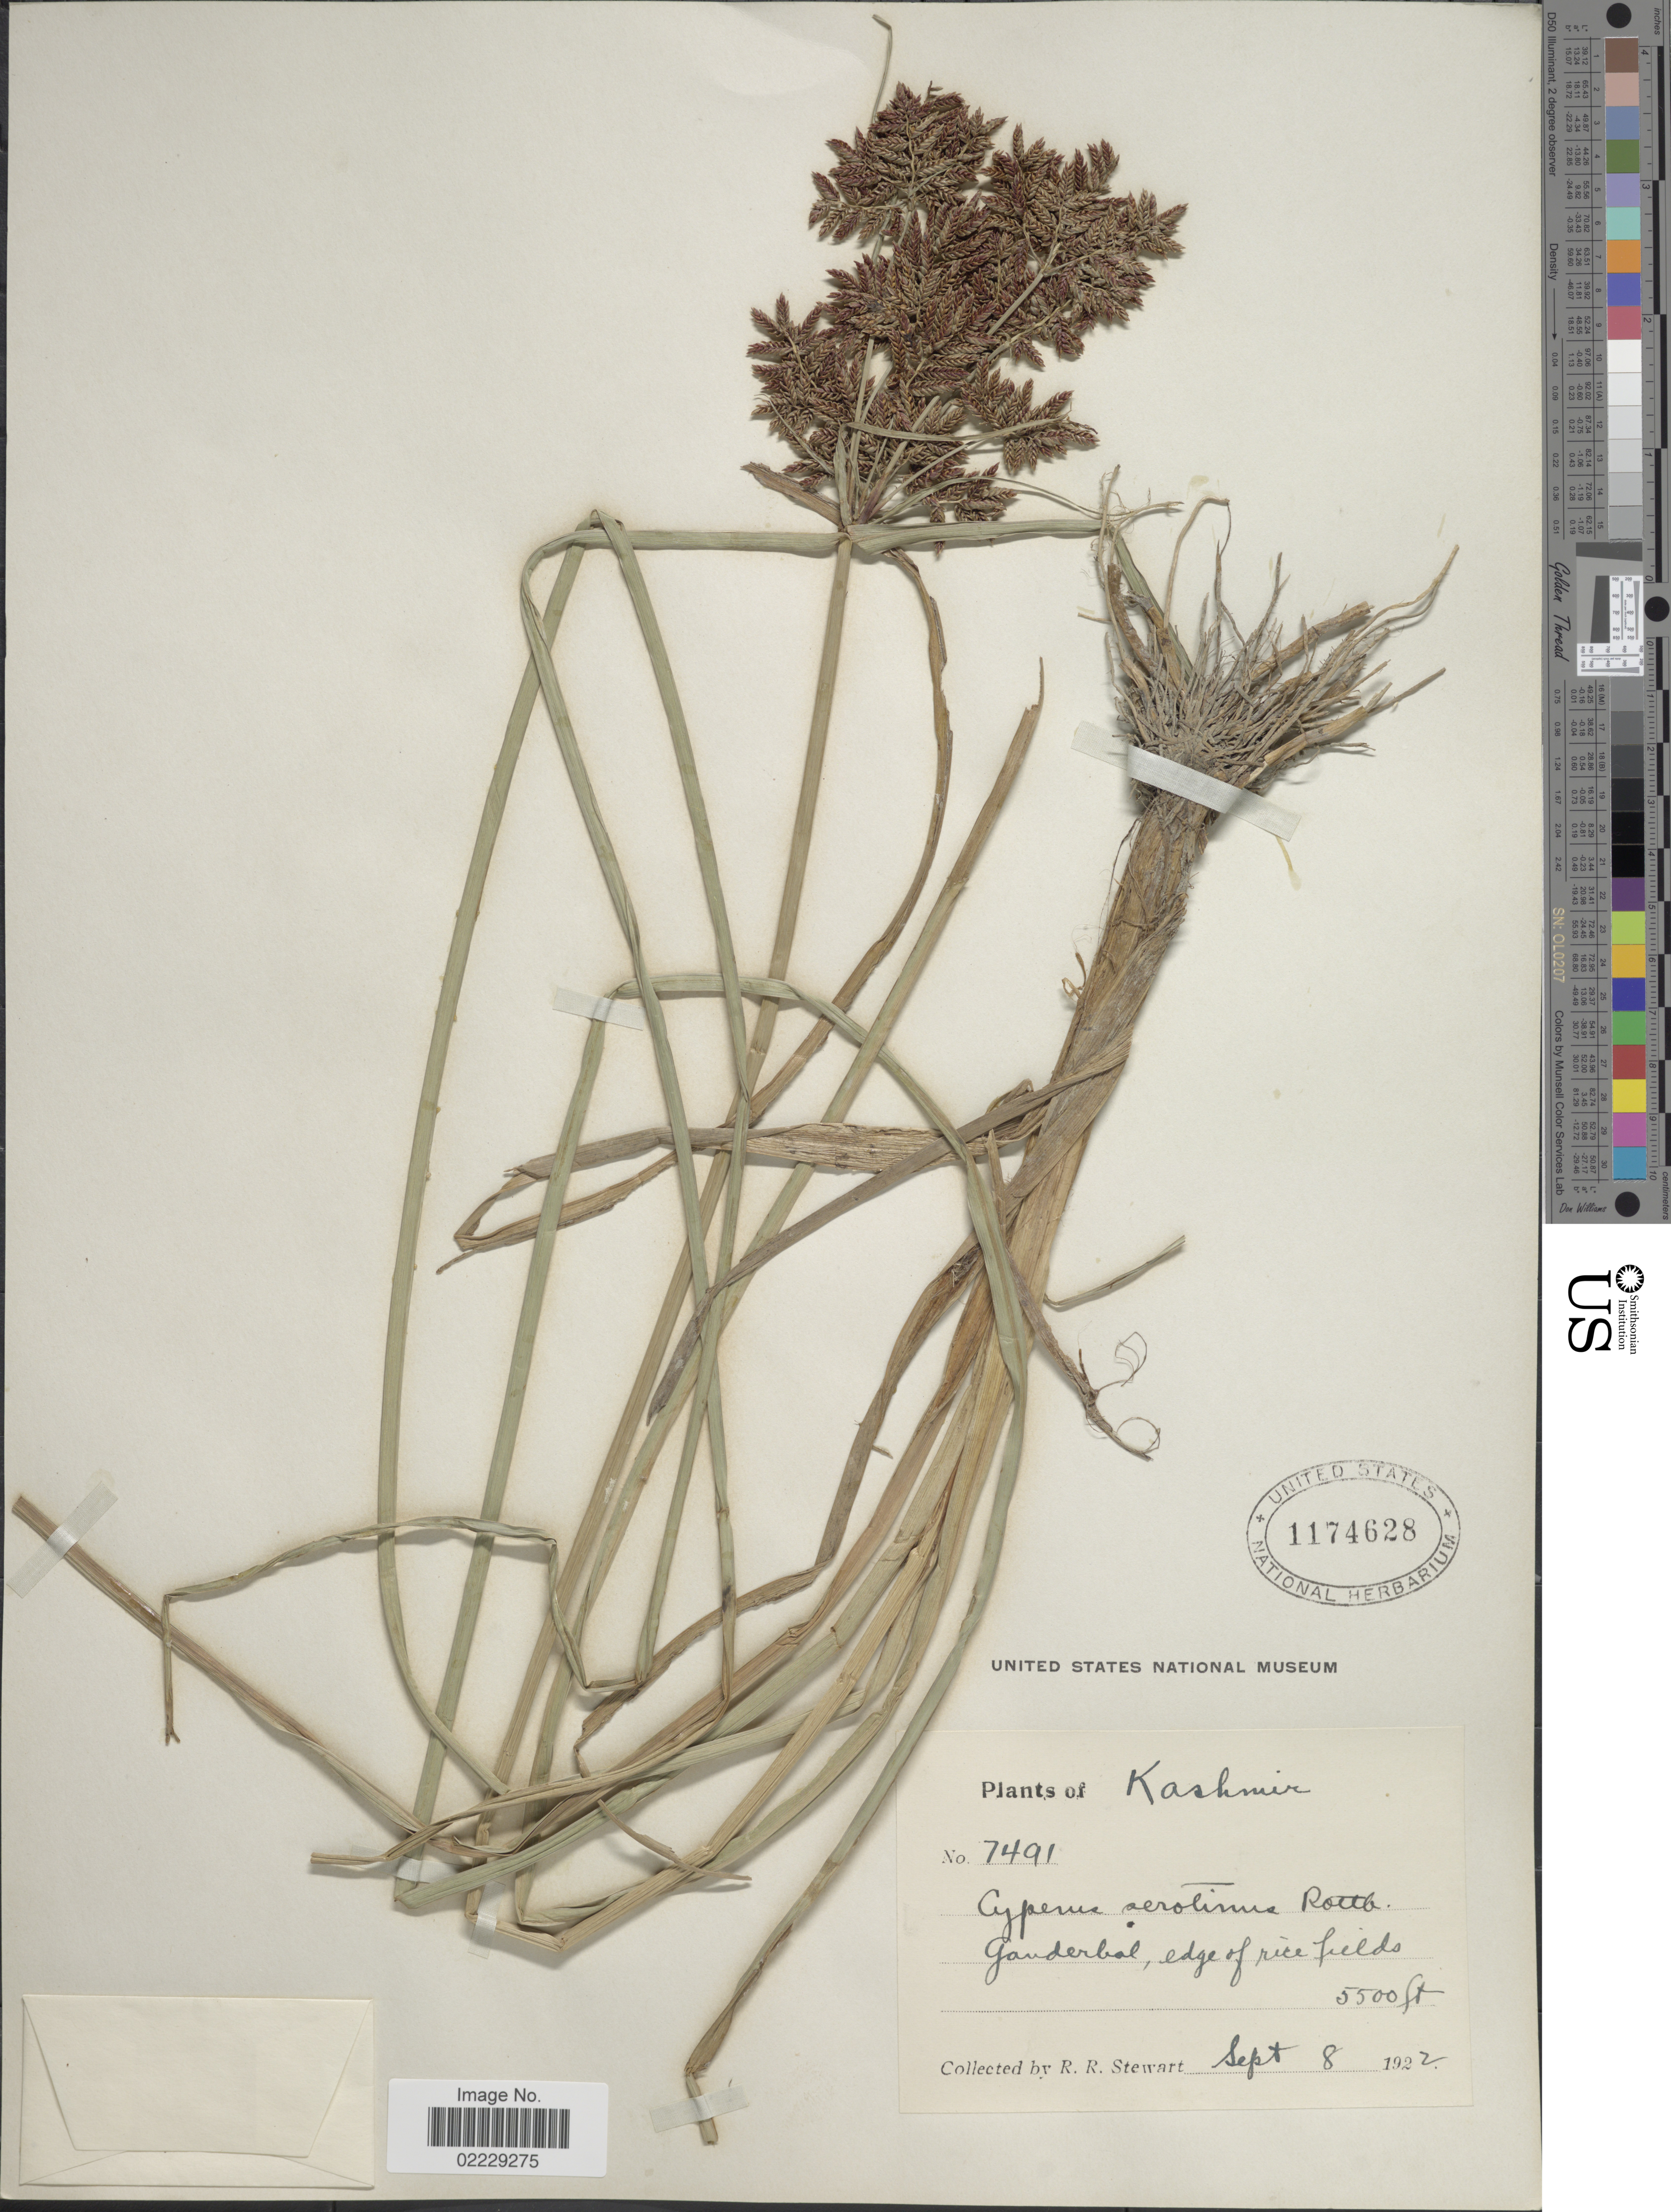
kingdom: Plantae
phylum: Tracheophyta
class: Liliopsida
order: Poales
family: Cyperaceae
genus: Cyperus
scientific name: Cyperus serotinus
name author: Rottb.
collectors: R. R. Stewart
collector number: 7491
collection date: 1922-09-08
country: India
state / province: Jammu and Kashmir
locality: Kashmir, Ganderbal, edge of rice fields.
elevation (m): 1676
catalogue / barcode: US 1174628